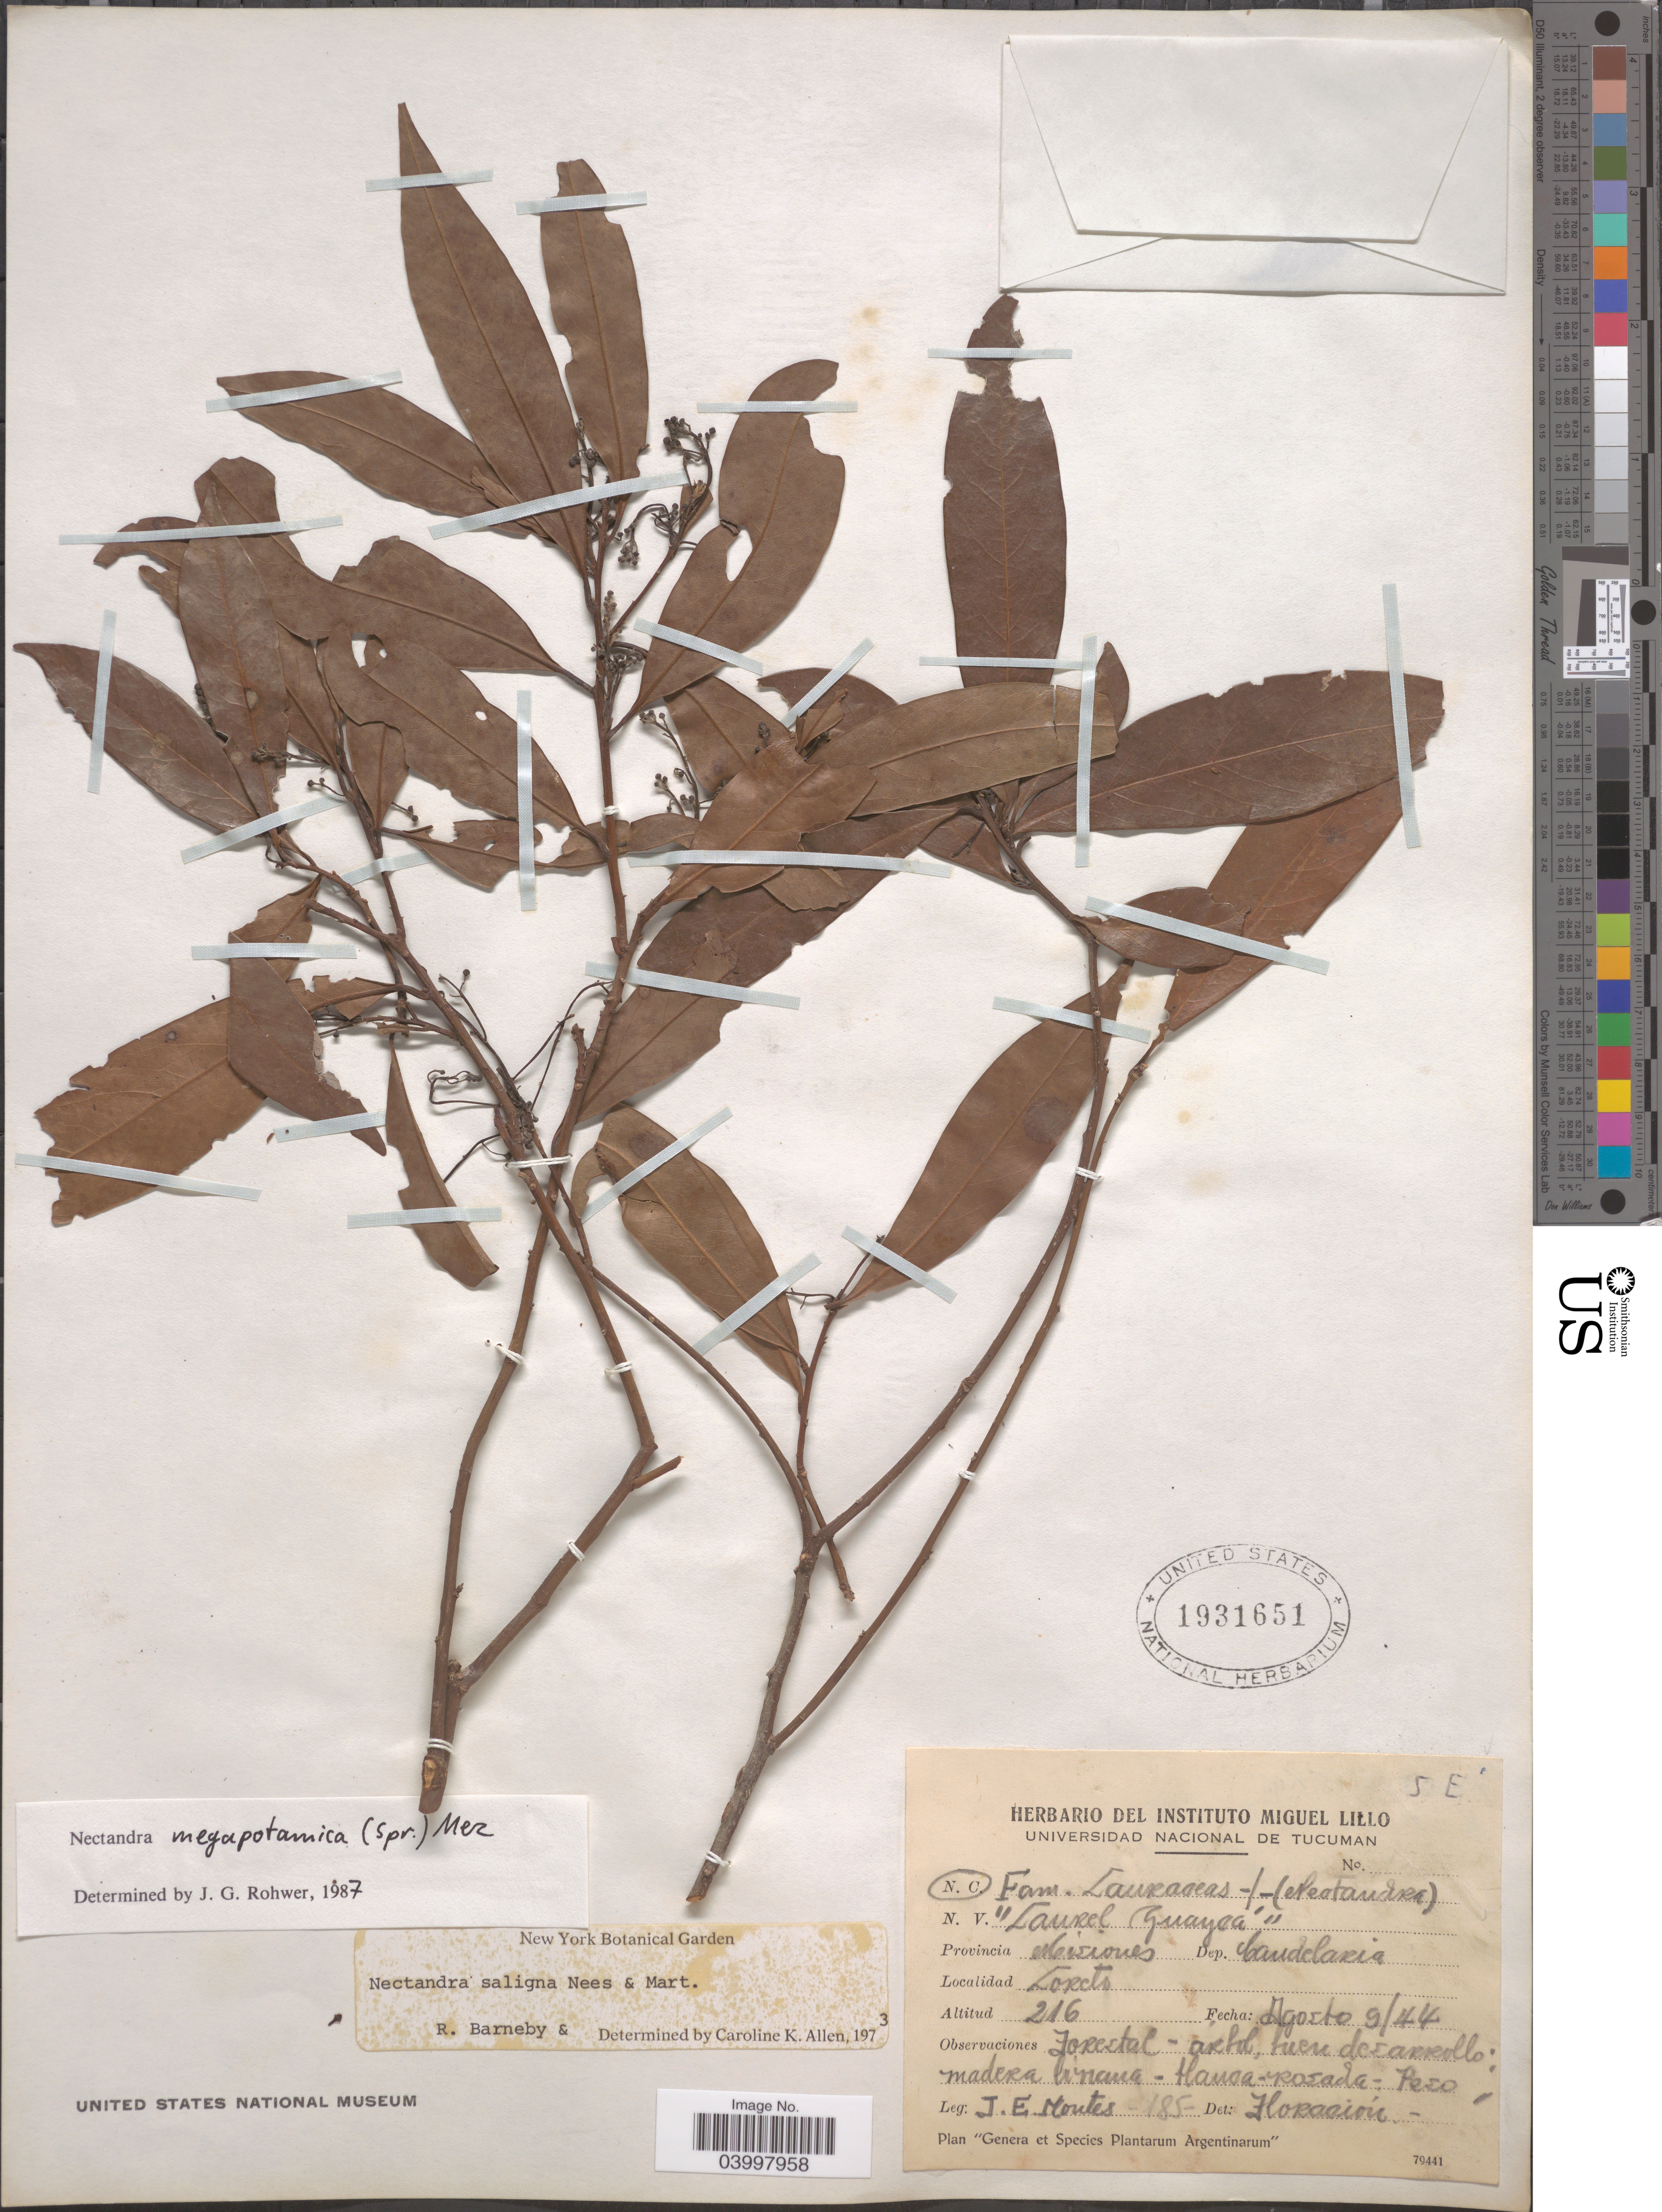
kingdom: Plantae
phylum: Tracheophyta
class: Magnoliopsida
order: Laurales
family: Lauraceae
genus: Nectandra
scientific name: Nectandra megapotamica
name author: Mez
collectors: J. E. Montes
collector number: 185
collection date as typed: Transcribed d/m/y: 9/8/44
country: Argentina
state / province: Misiones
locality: Dep. Candelaria. Loreto.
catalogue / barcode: US 1931651